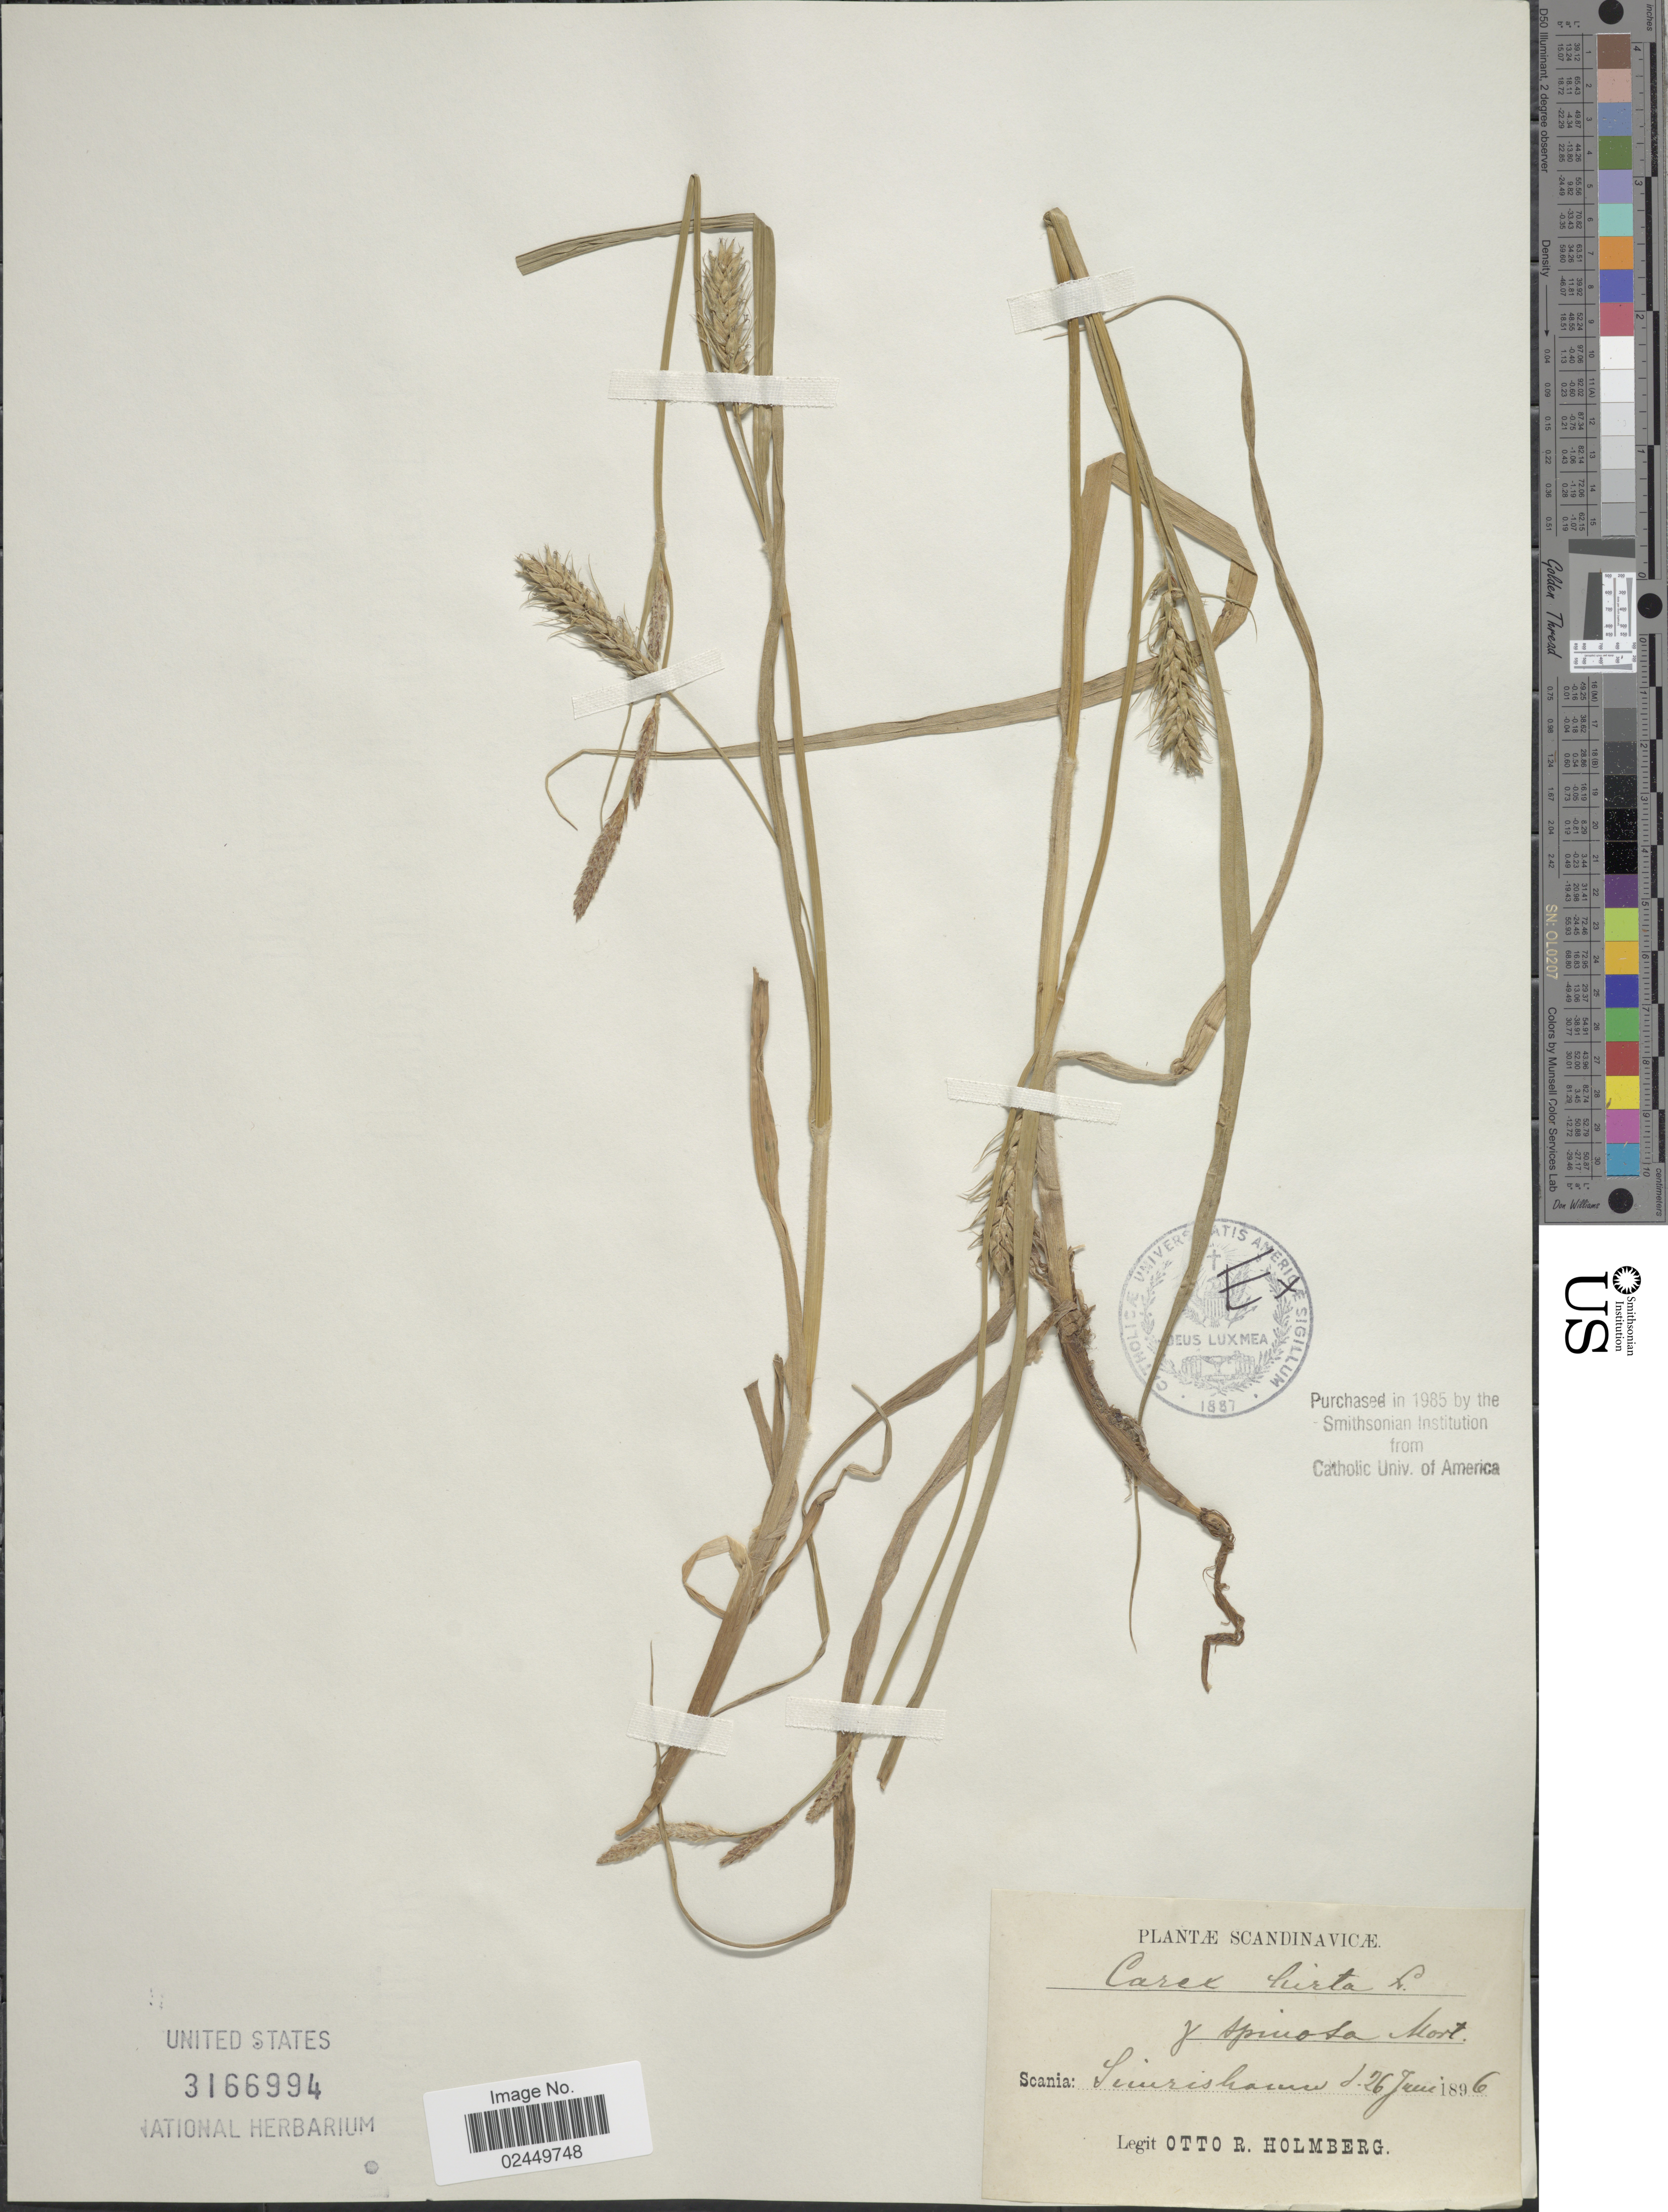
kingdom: Plantae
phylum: Tracheophyta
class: Liliopsida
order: Poales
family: Cyperaceae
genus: Carex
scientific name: Carex hirta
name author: L.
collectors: O. Holmberg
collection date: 1896-06-26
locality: Scania: Suiriskaum [interpreted] Scandinavicae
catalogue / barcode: US 3166994